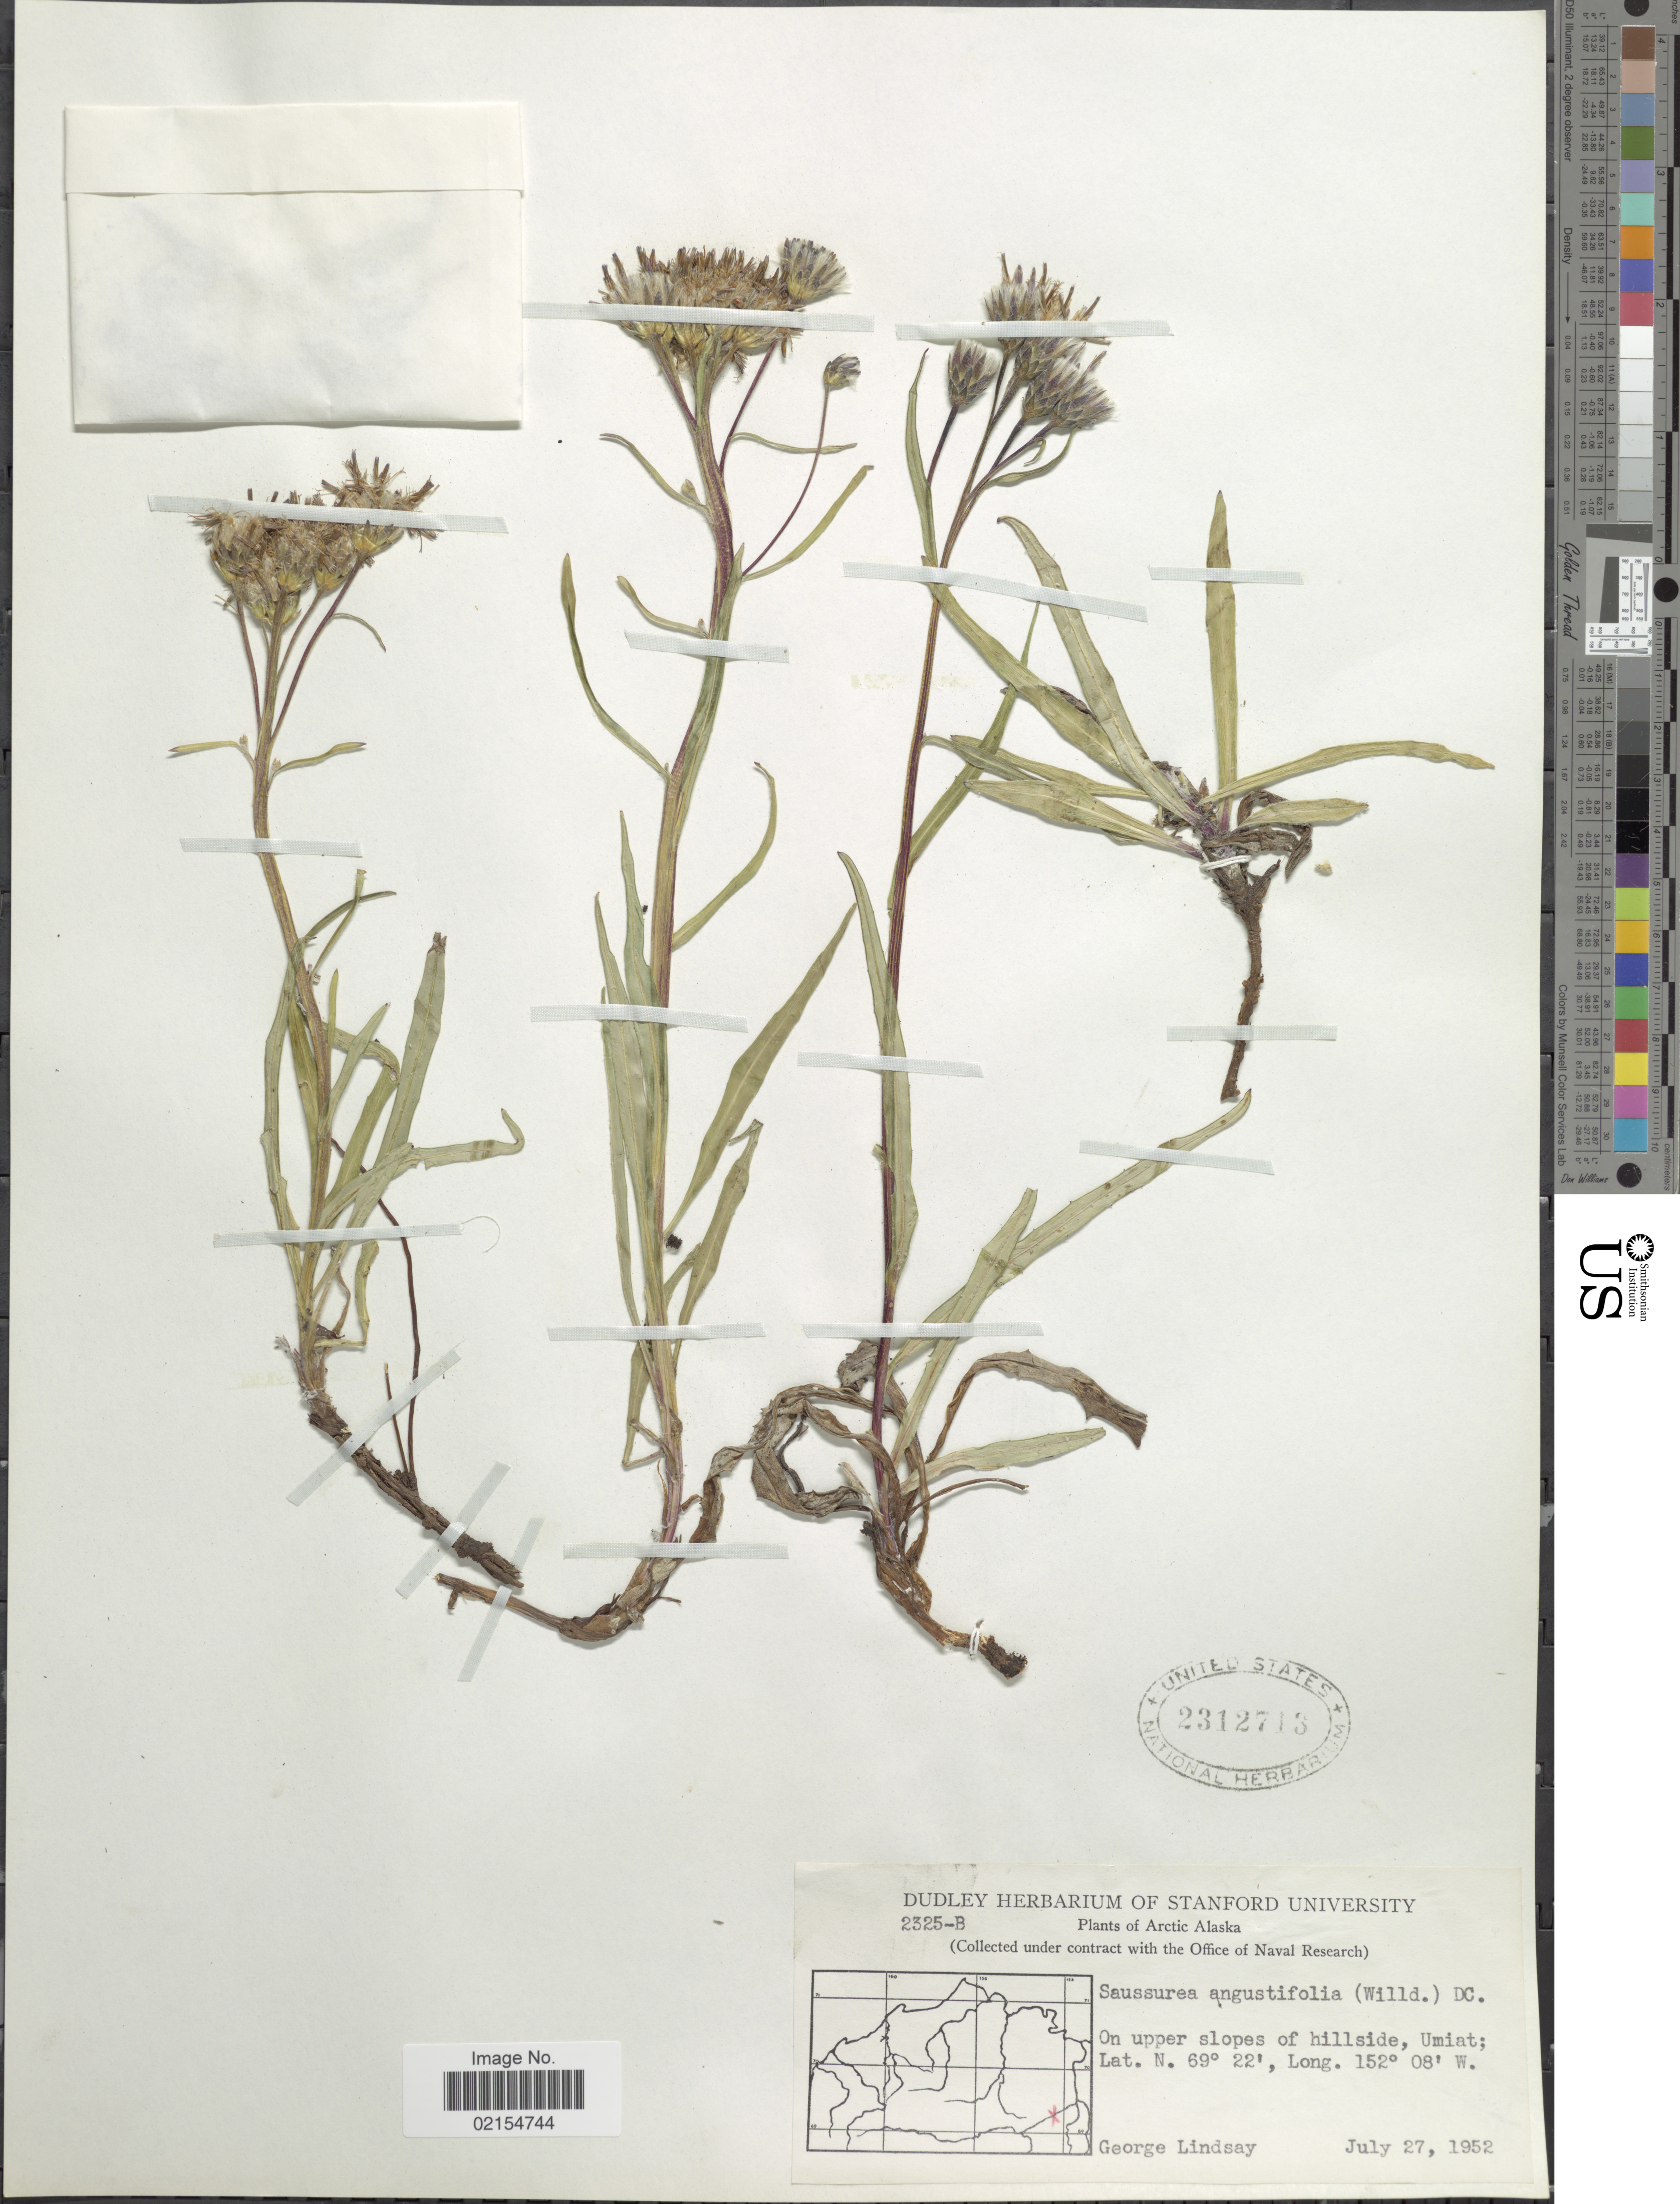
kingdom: Plantae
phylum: Tracheophyta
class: Magnoliopsida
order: Asterales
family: Asteraceae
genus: Saussurea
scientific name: Saussurea angustifolia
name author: (L.) DC.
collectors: G. Lindsay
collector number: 2325-B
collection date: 1952-07-27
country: United States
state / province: Alaska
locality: Arctic Alaska, On upper slopes of hillside, Umiat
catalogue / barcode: US 2312713